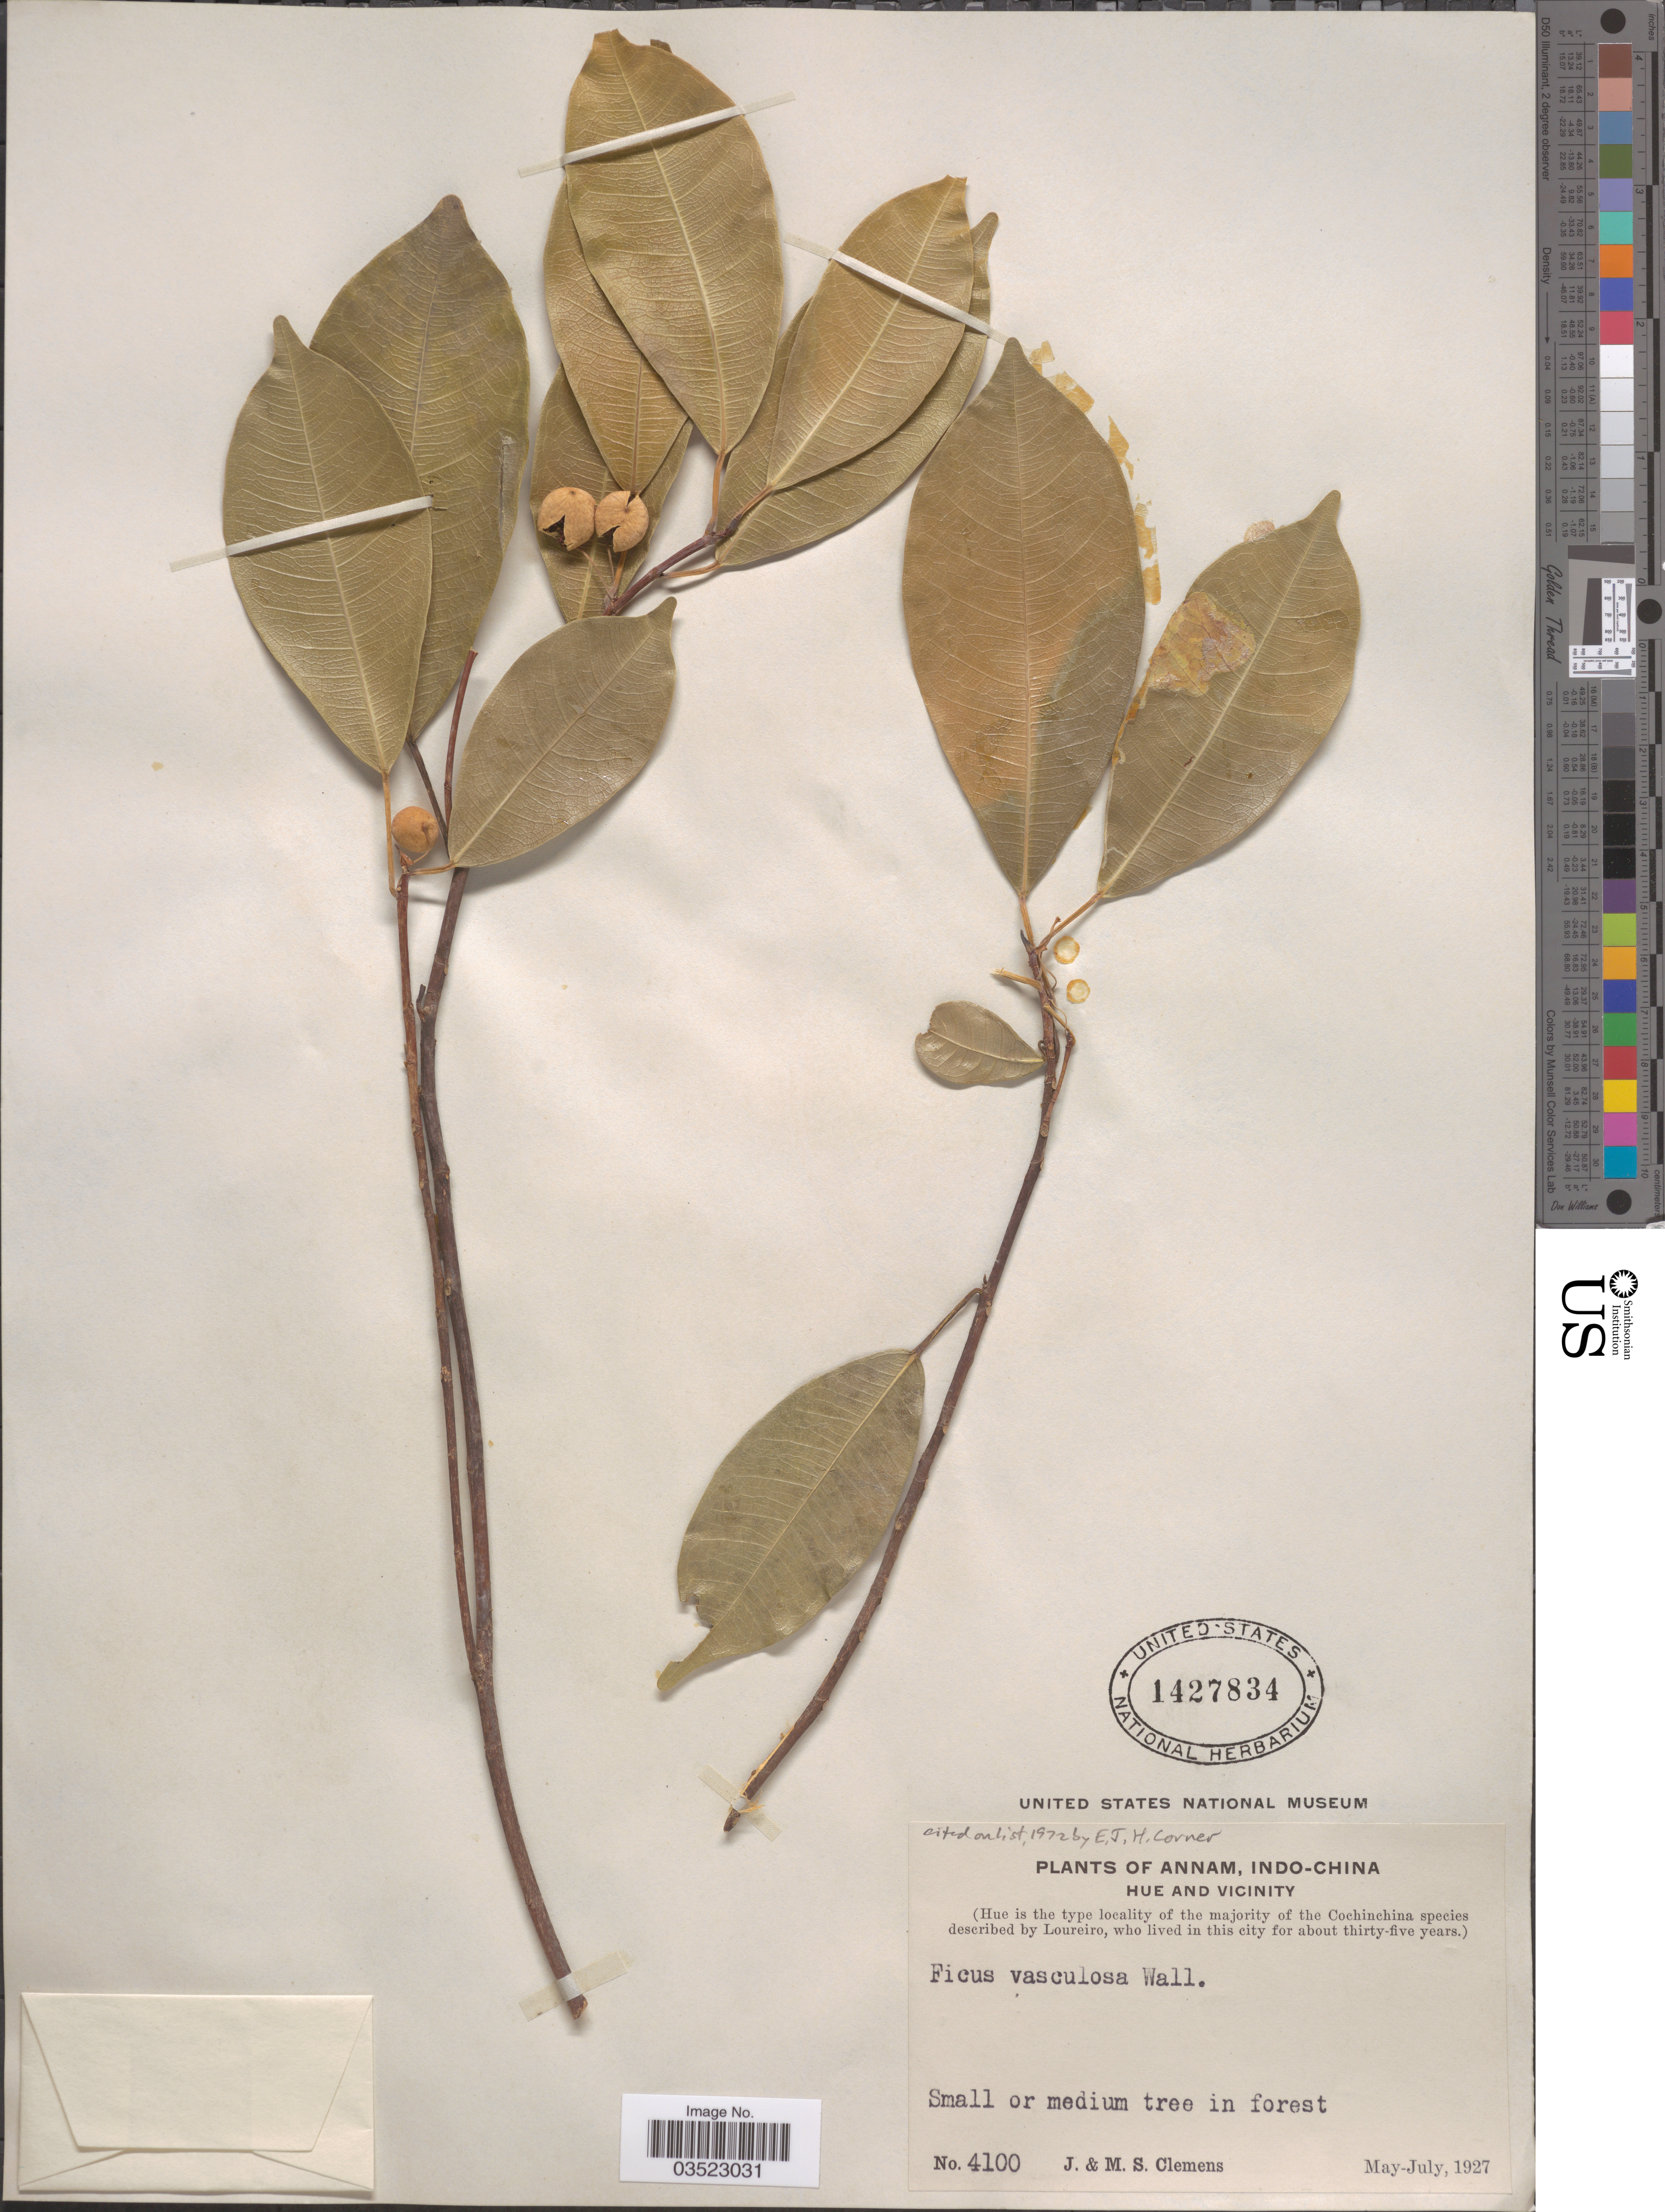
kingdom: Plantae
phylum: Tracheophyta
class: Magnoliopsida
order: Rosales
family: Moraceae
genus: Ficus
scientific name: Ficus vasculosa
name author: Wall. ex Miq.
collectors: J. Clemens & M. S. Clemens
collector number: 4100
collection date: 1927-05/1927-07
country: Vietnam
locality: Annam. Hue and Vicinity.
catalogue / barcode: US 1427834